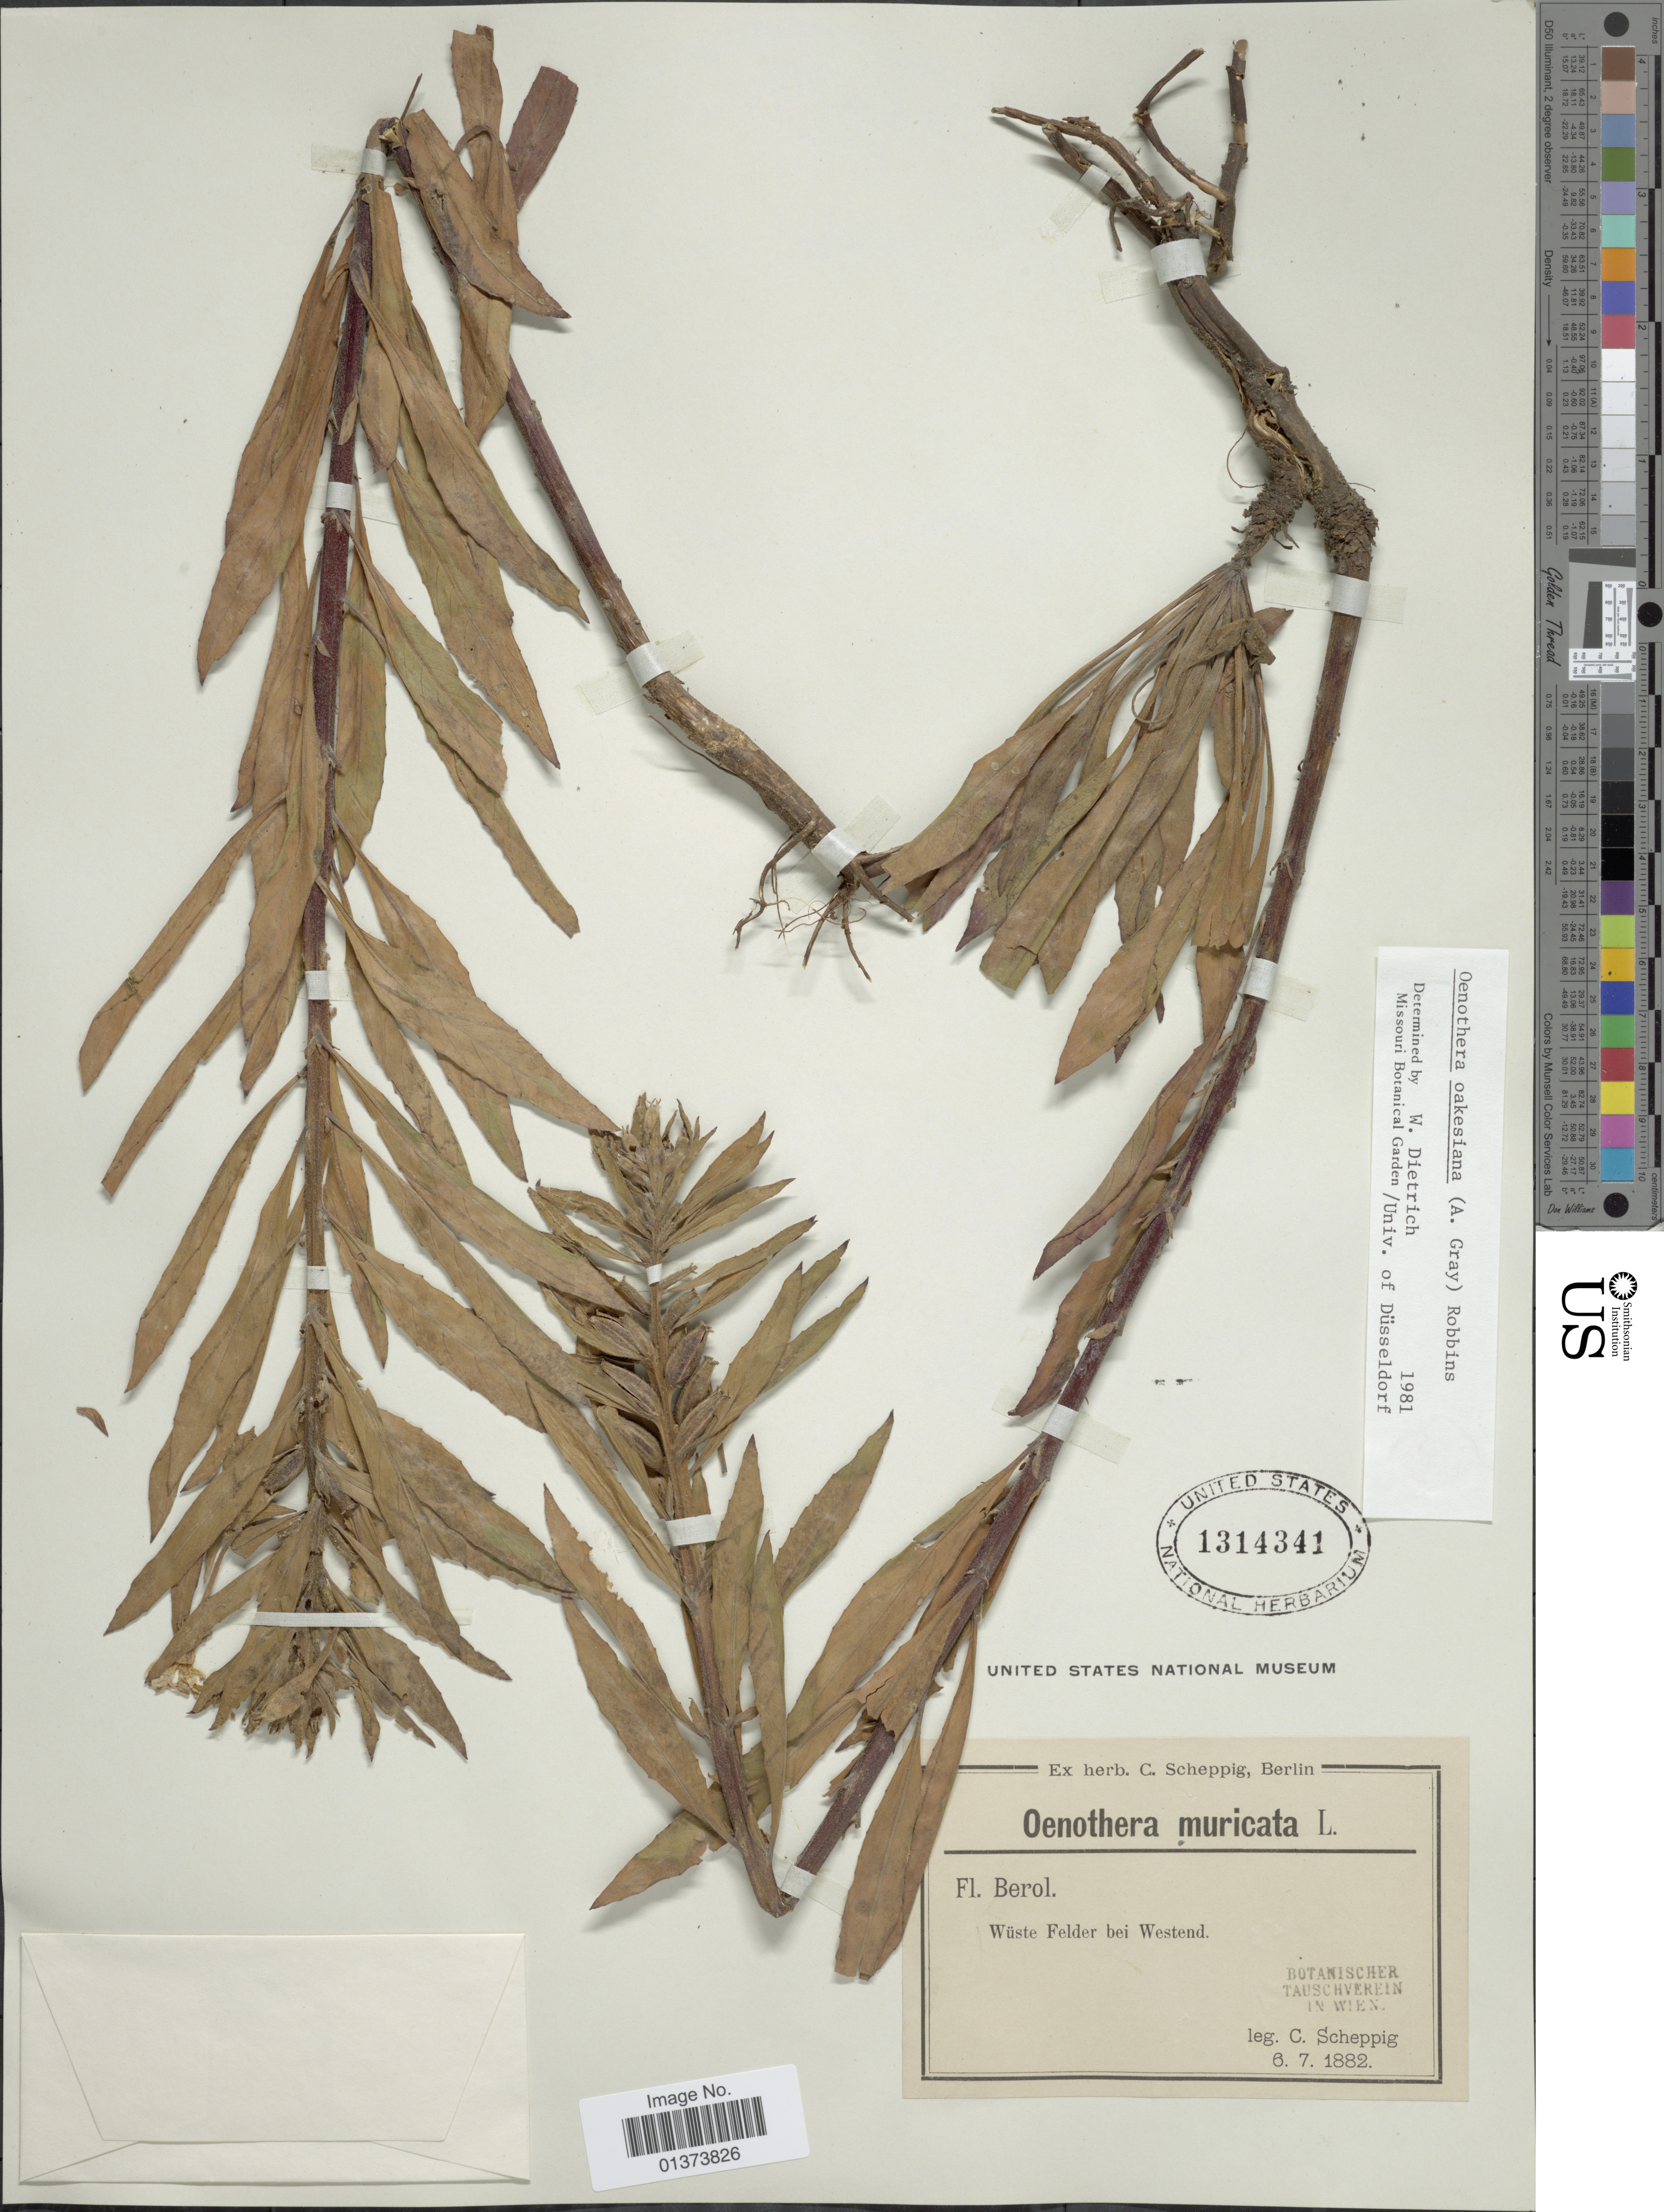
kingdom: Plantae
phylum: Tracheophyta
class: Magnoliopsida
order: Myrtales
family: Onagraceae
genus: Oenothera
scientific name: Oenothera oakesiana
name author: (A. Gray) J.W. Robbins ex S. Watson & J.M. Coult.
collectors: C. Scheppig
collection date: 1882-07-06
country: Germany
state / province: Berlin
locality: Fl. Berol., Wüste Felder bei Westend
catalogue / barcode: US 1314341